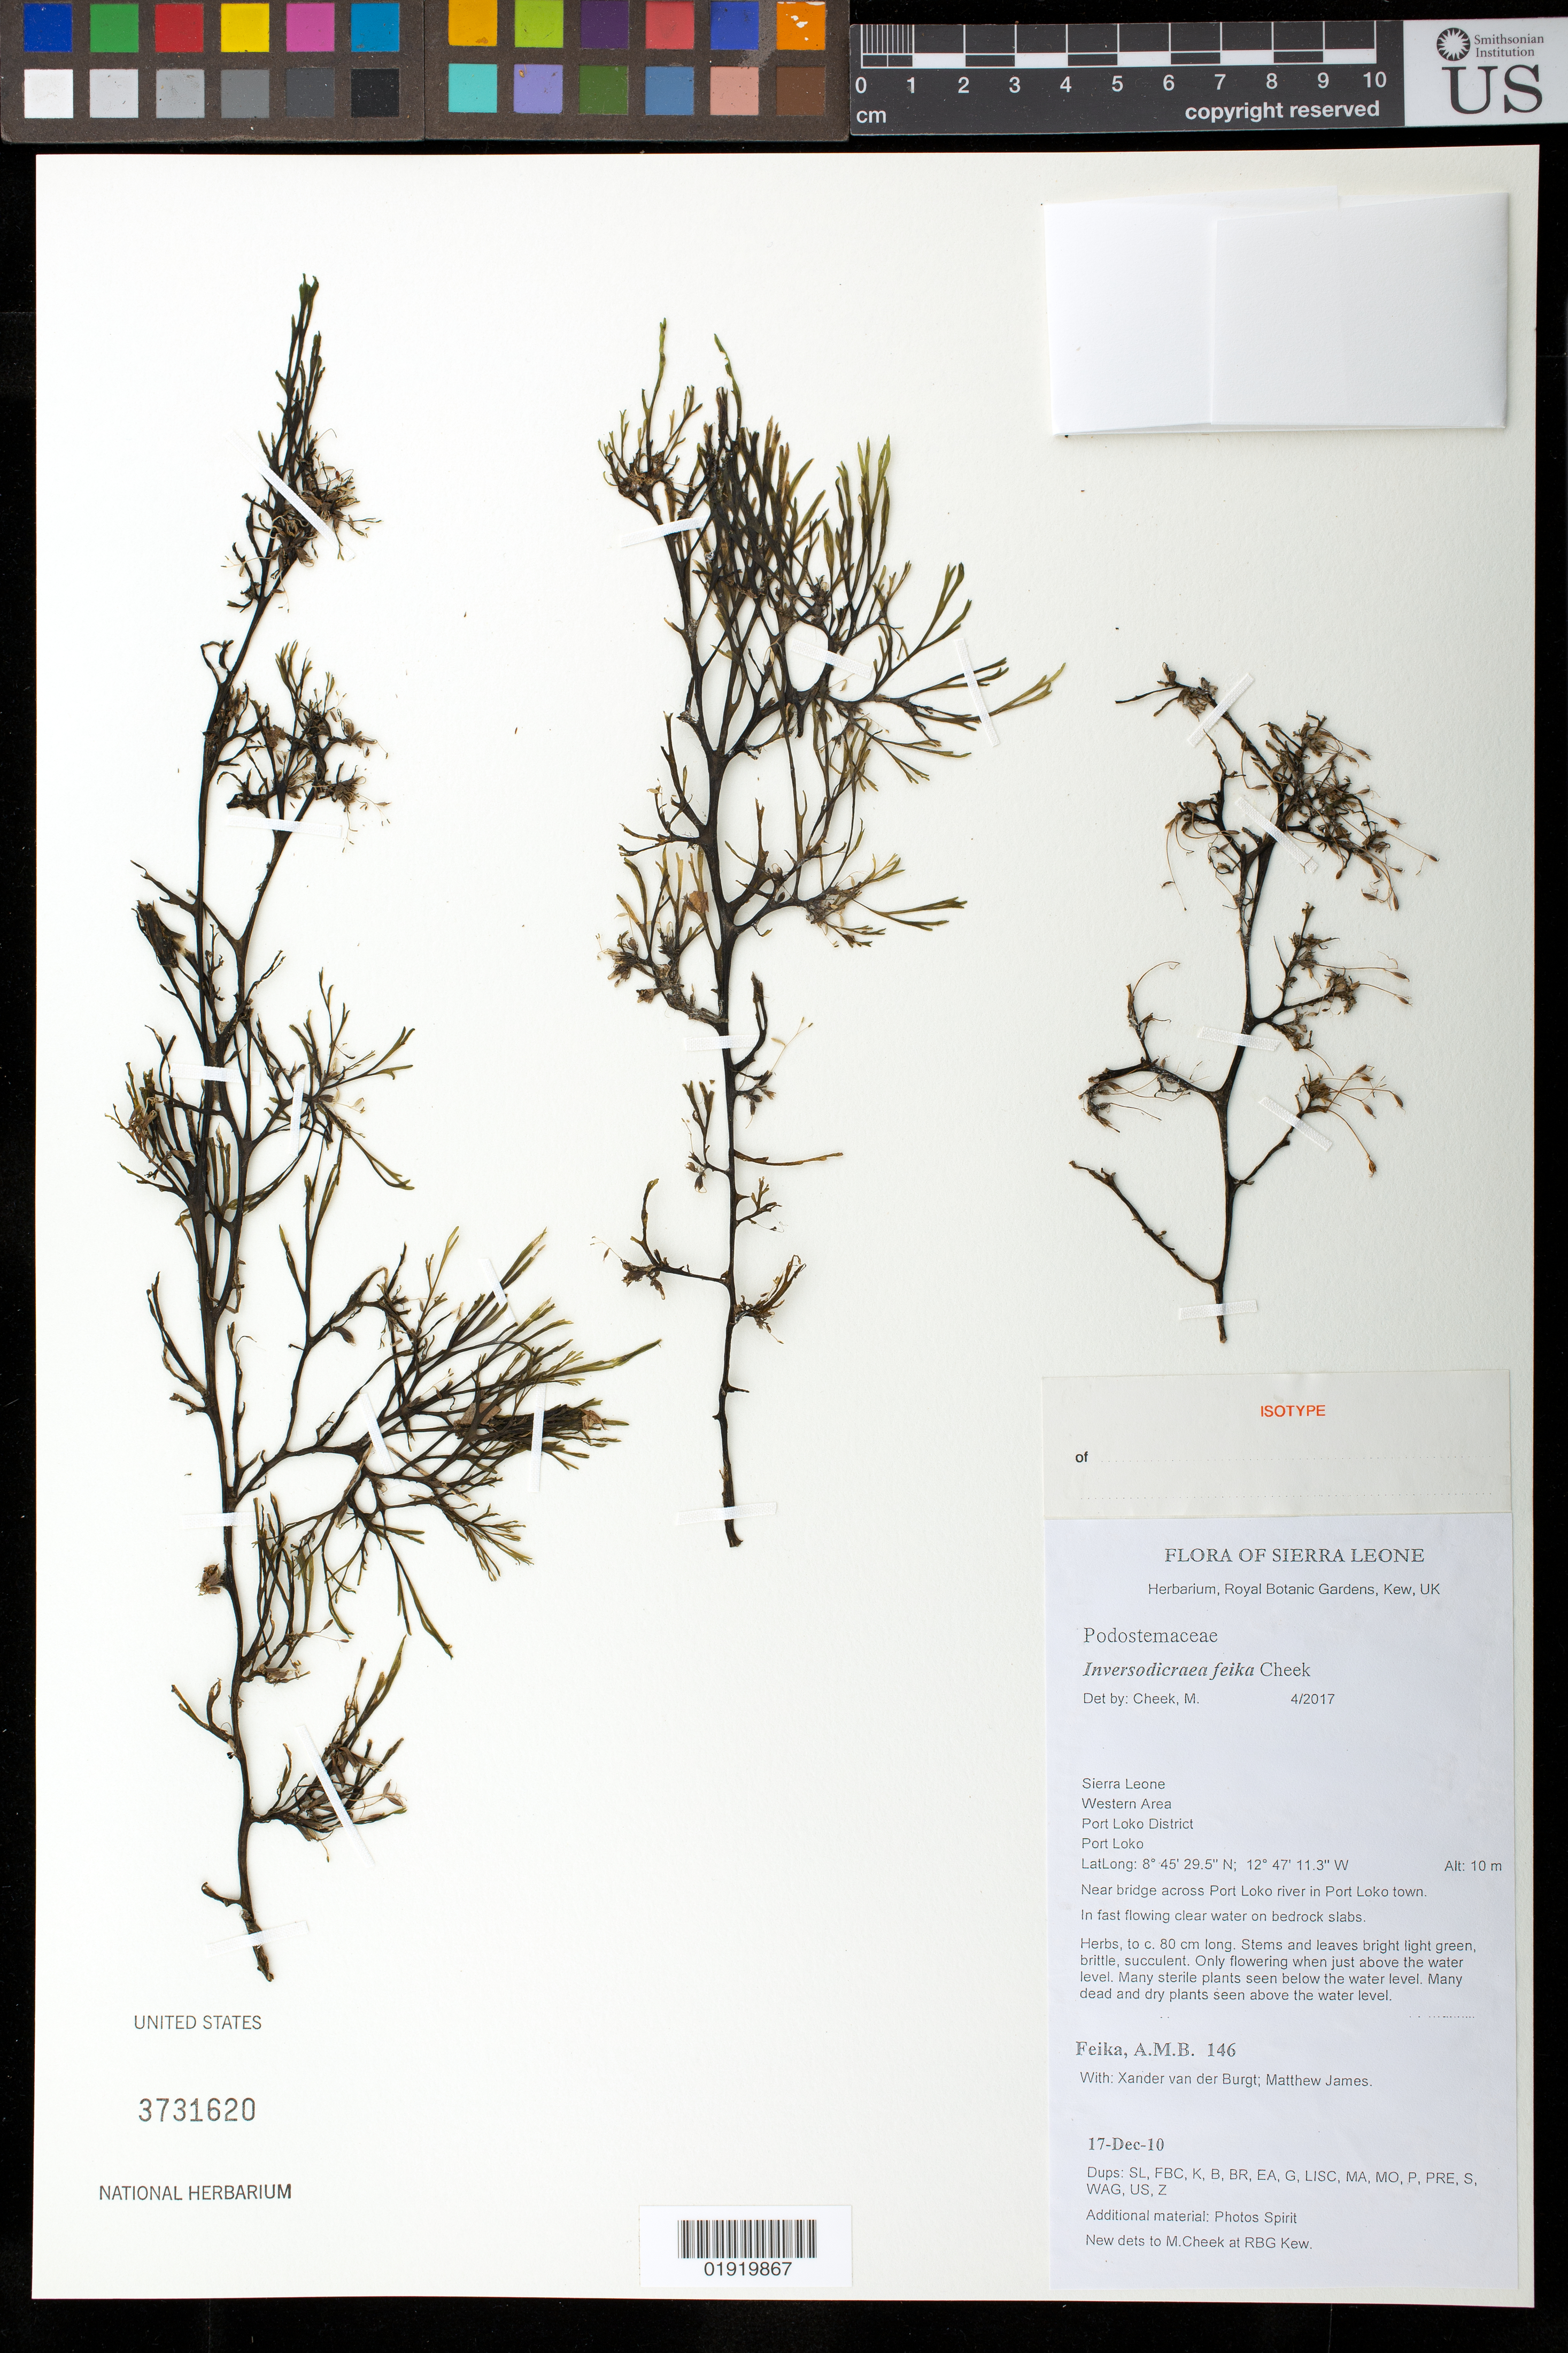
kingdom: Plantae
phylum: Tracheophyta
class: Magnoliopsida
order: Malpighiales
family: Podostemaceae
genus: Inversodicraea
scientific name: Inversodicraea feika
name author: Cheek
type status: Isotype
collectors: A. Feika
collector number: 146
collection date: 2010-12-17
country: Sierra Leone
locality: Western Area. Port Loko District. Port Loko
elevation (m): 10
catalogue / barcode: US 3731620